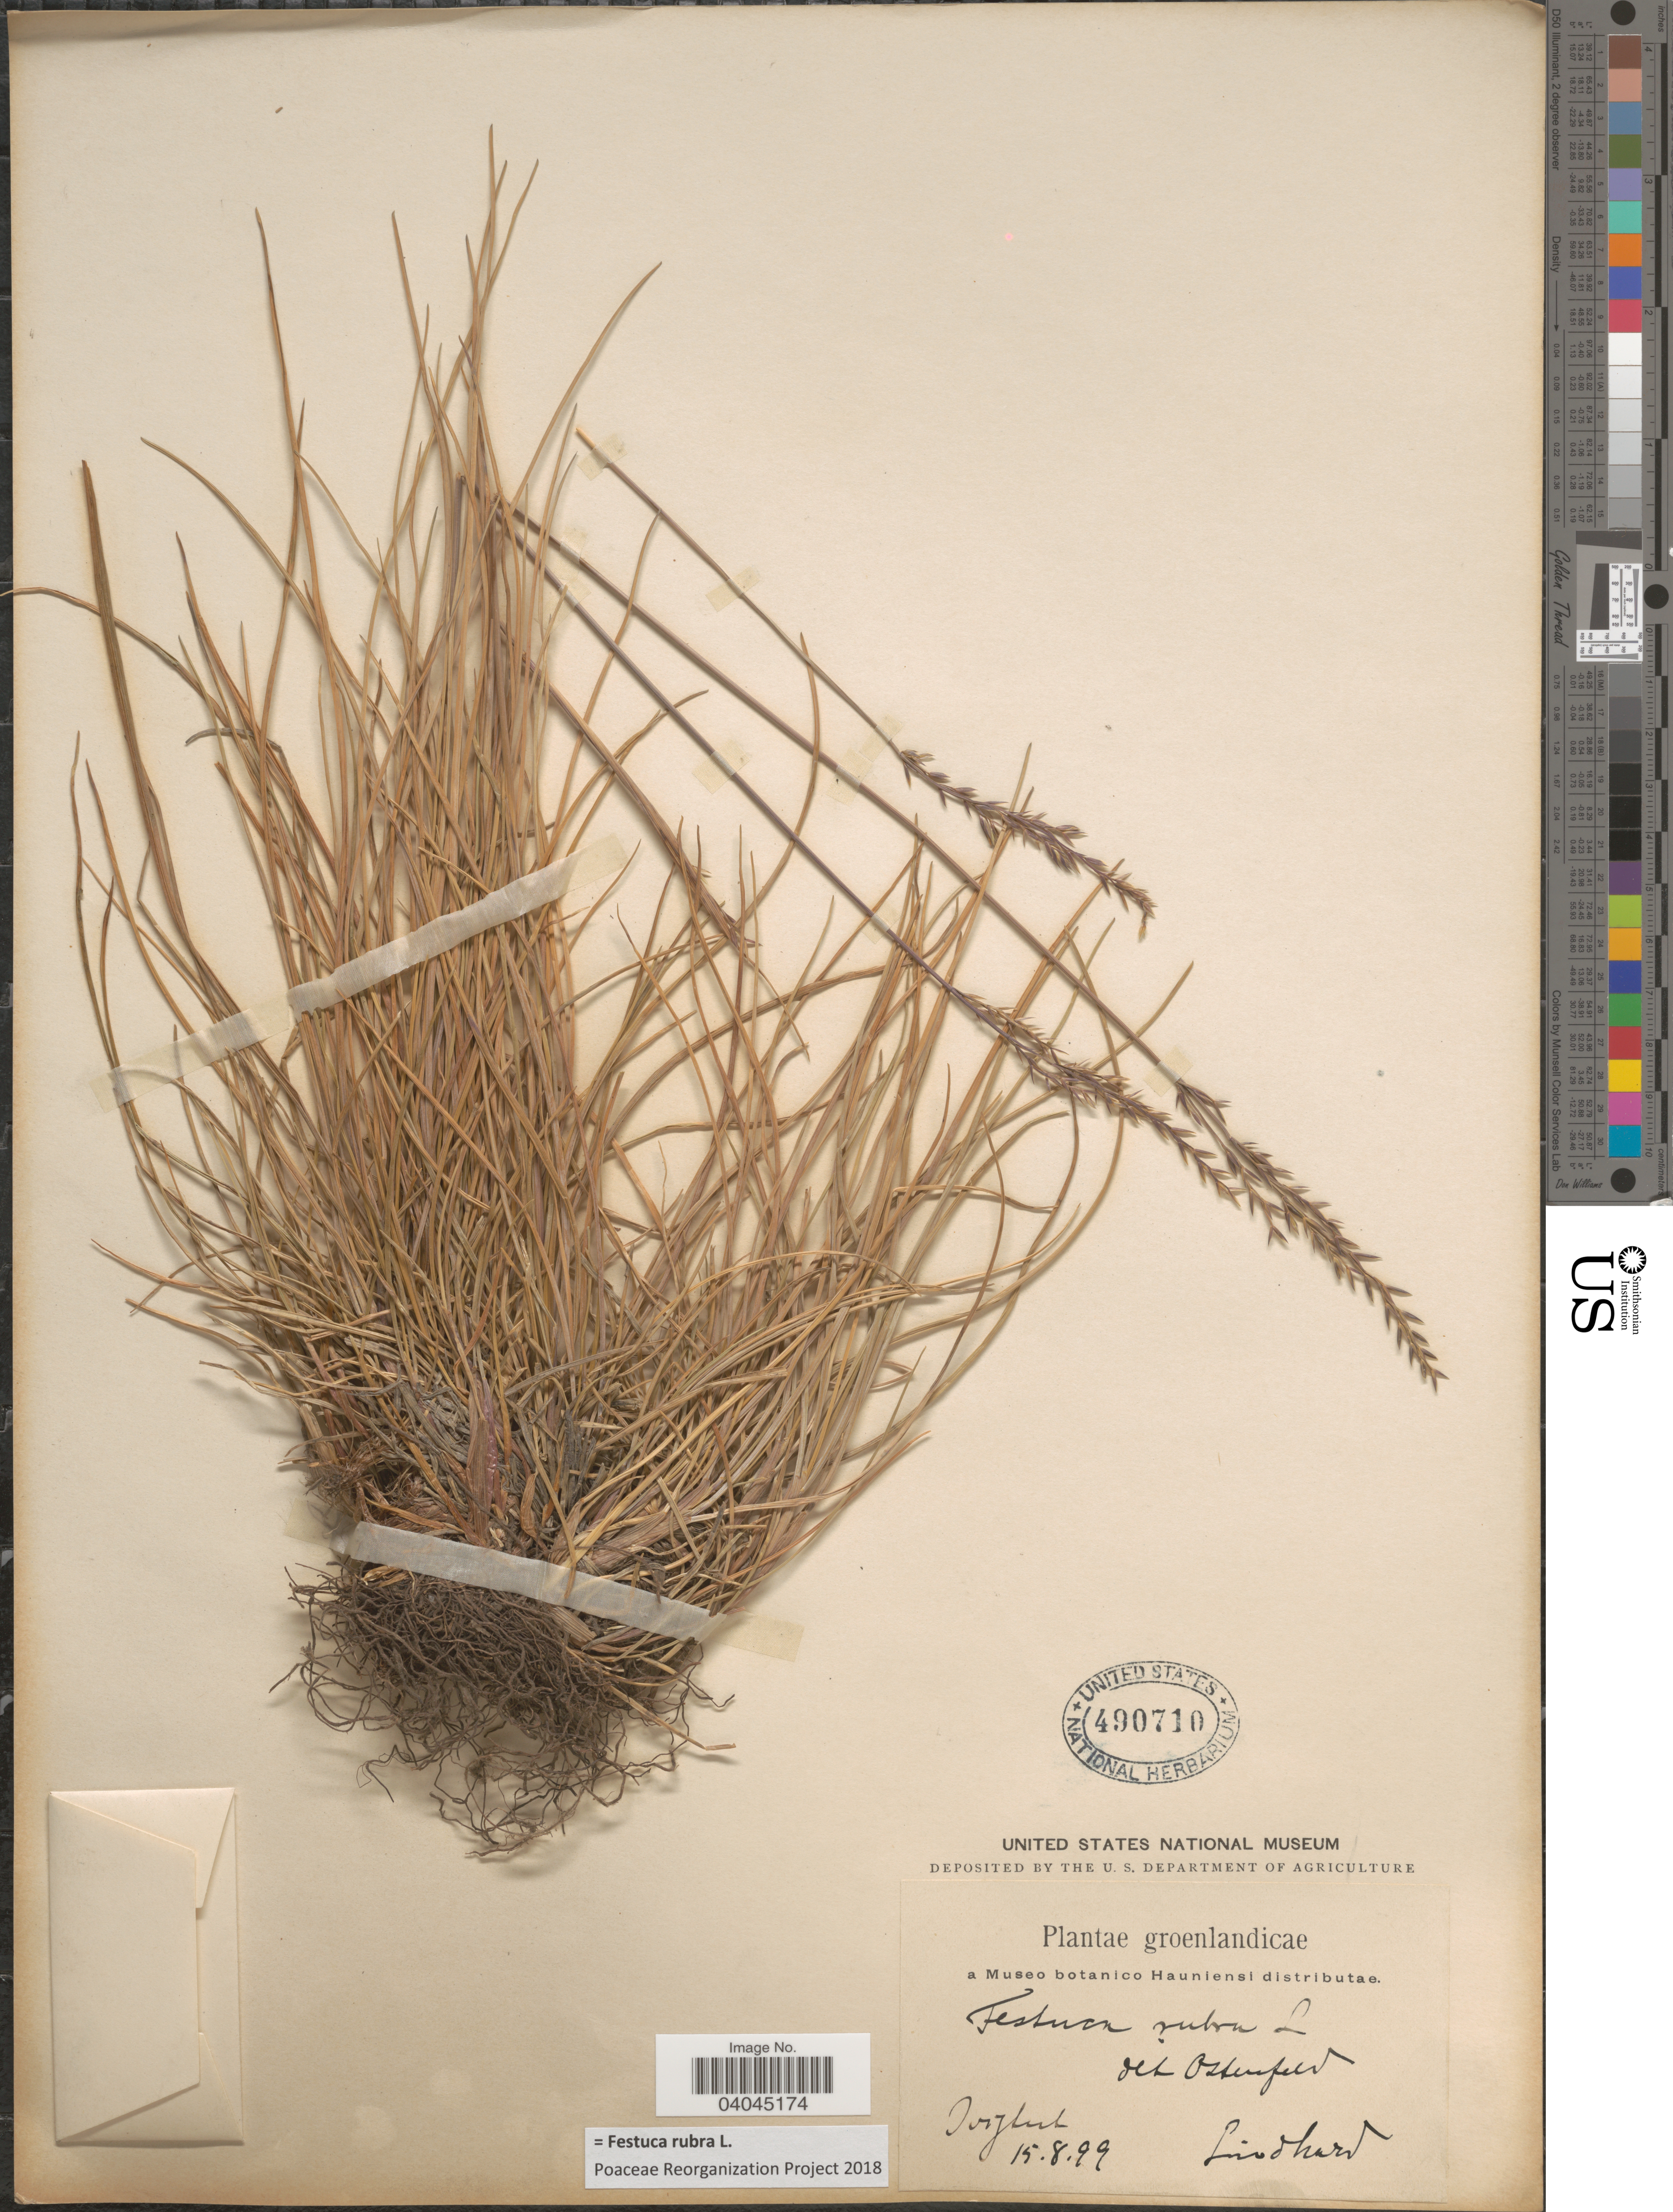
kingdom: Plantae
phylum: Tracheophyta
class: Liliopsida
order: Poales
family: Poaceae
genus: Festuca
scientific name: Festuca rubra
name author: L.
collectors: Lindhard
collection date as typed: Transcribed d/m/y: 15/8/99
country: Greenland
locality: Groenlandicae. Ivigtut.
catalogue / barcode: US 490710